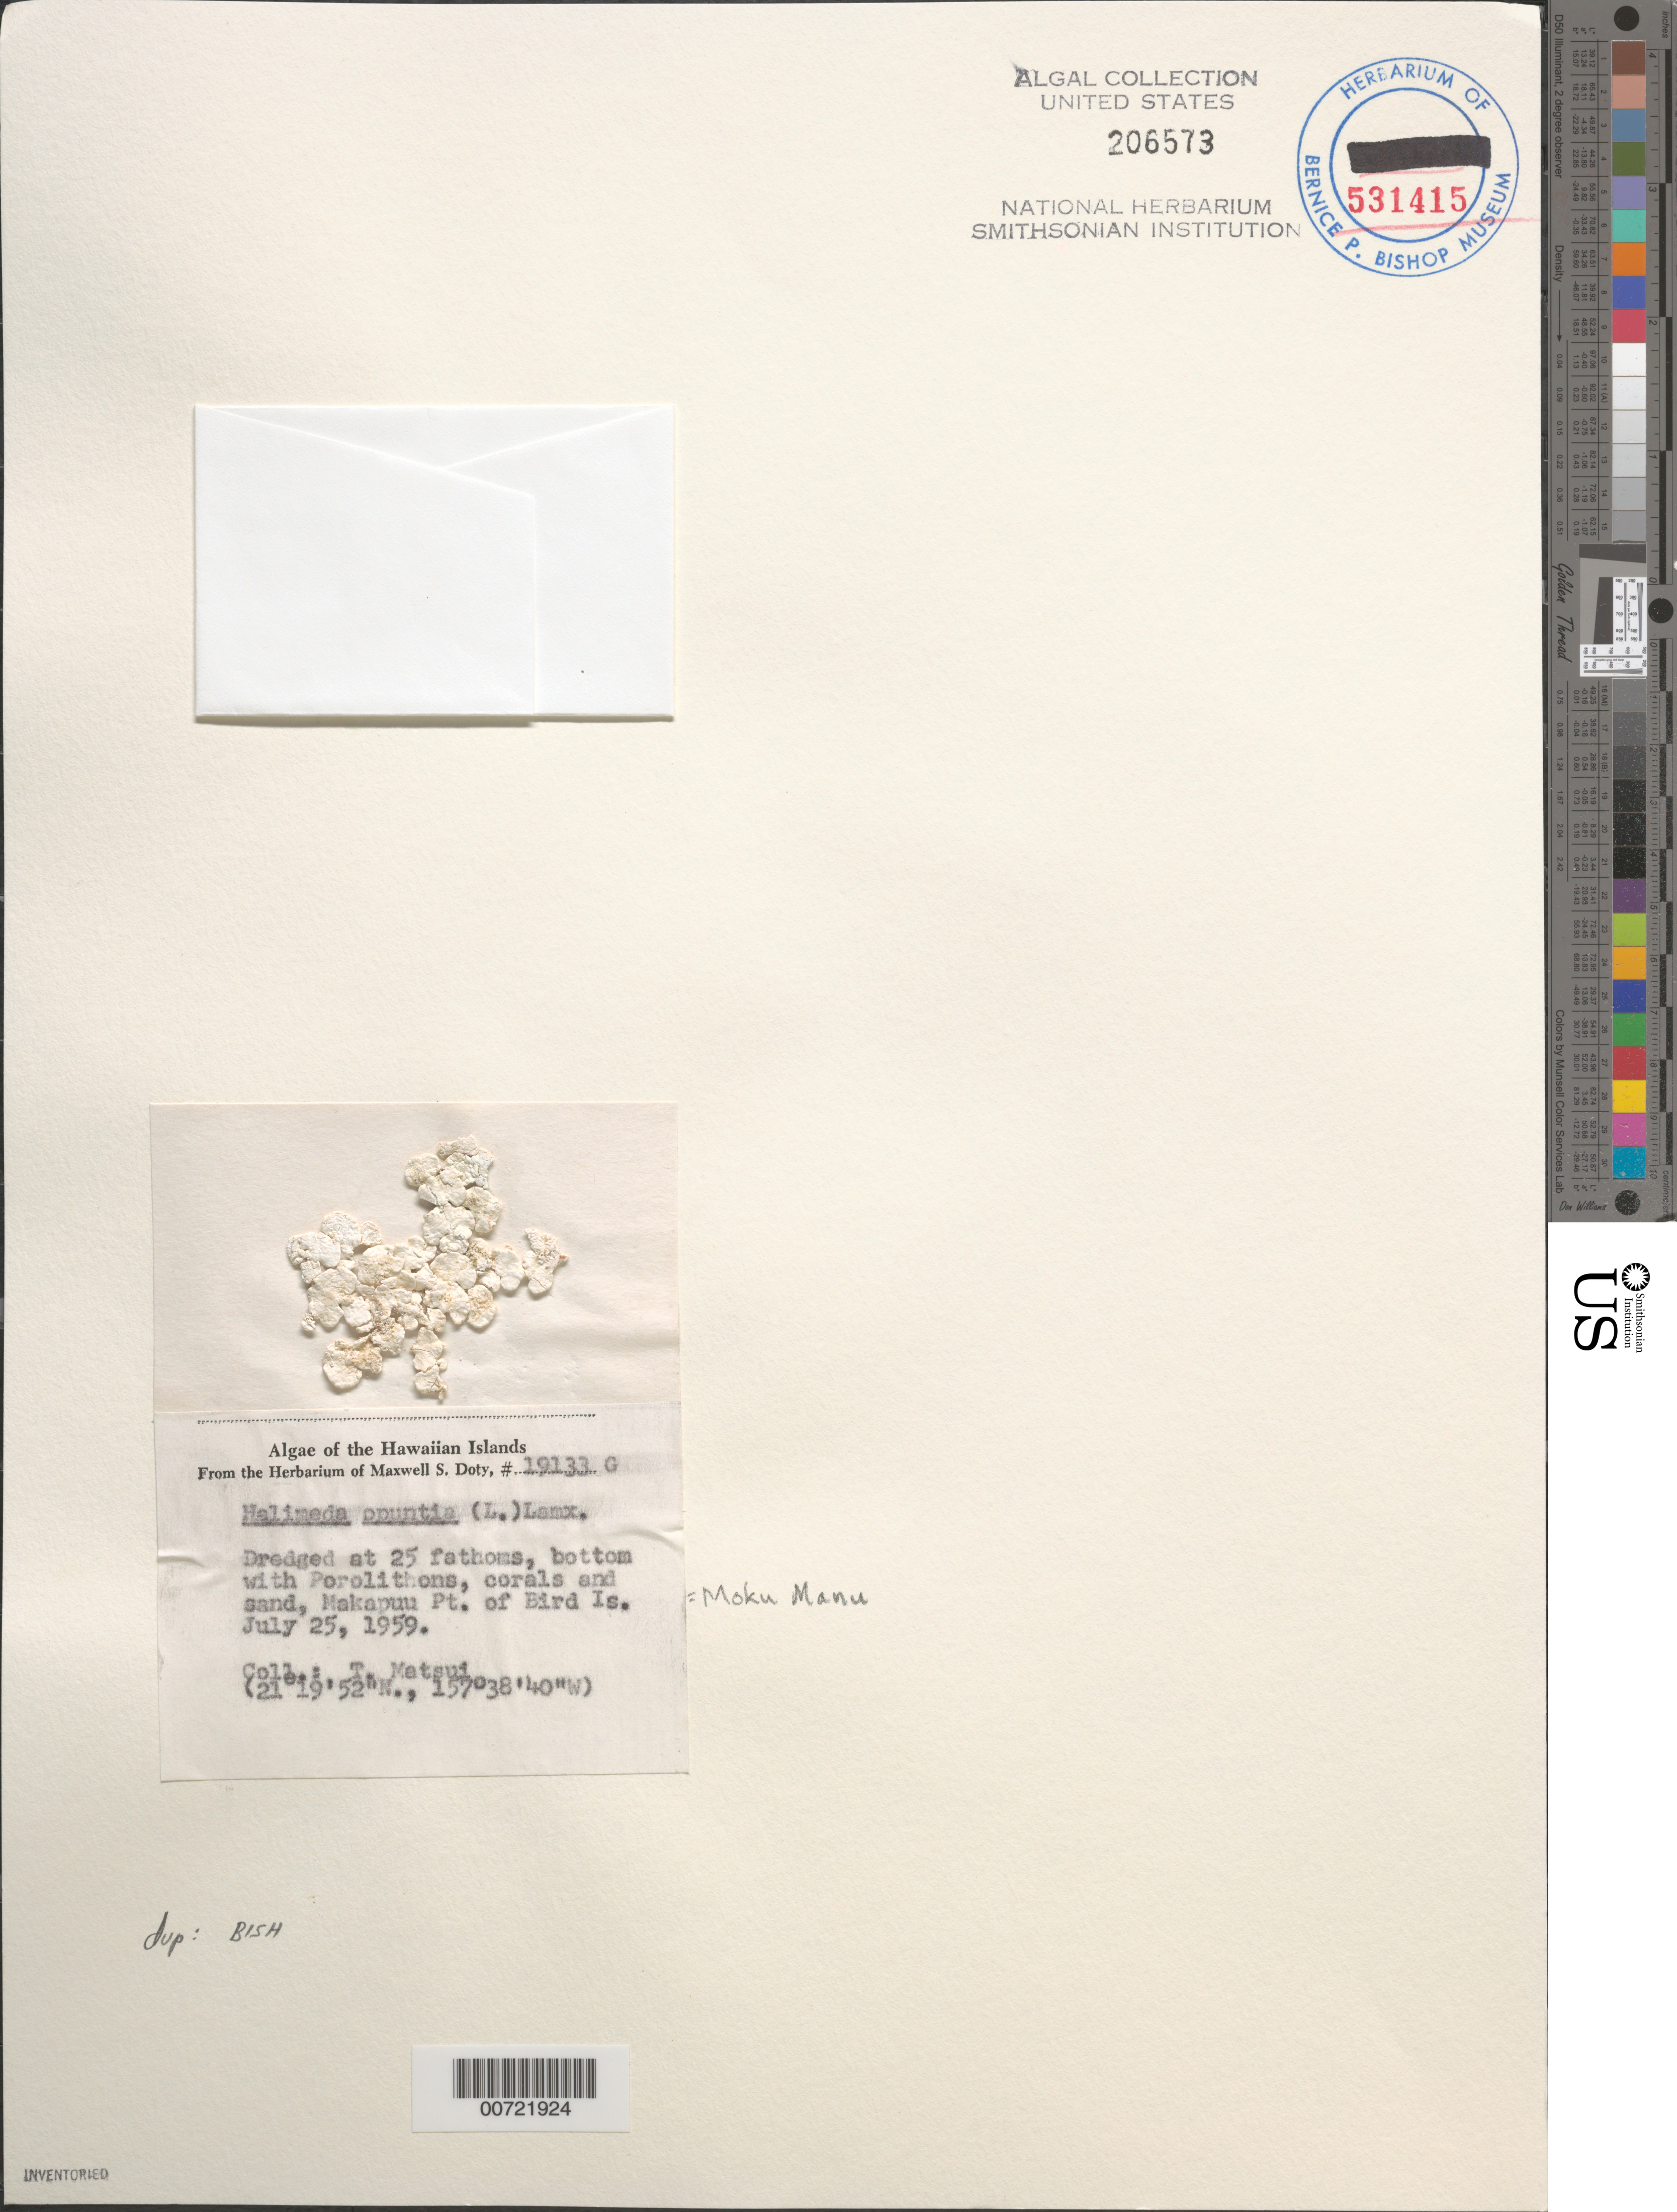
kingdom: Plantae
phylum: Chlorophyta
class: Ulvophyceae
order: Bryopsidales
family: Halimedaceae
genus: Halimeda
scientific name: Halimeda opuntia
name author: (L.) J.V.Lamouroux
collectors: T. Matsui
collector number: MSD 19133G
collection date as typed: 25 Jul 1959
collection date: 1959-07-25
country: United States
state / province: Hawaii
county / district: Honolulu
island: Oahu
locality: Makapuu Point, Moku Manu (Bird ISland)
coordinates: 21 19' 52" N, 157 38' 40" W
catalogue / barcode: US 206573